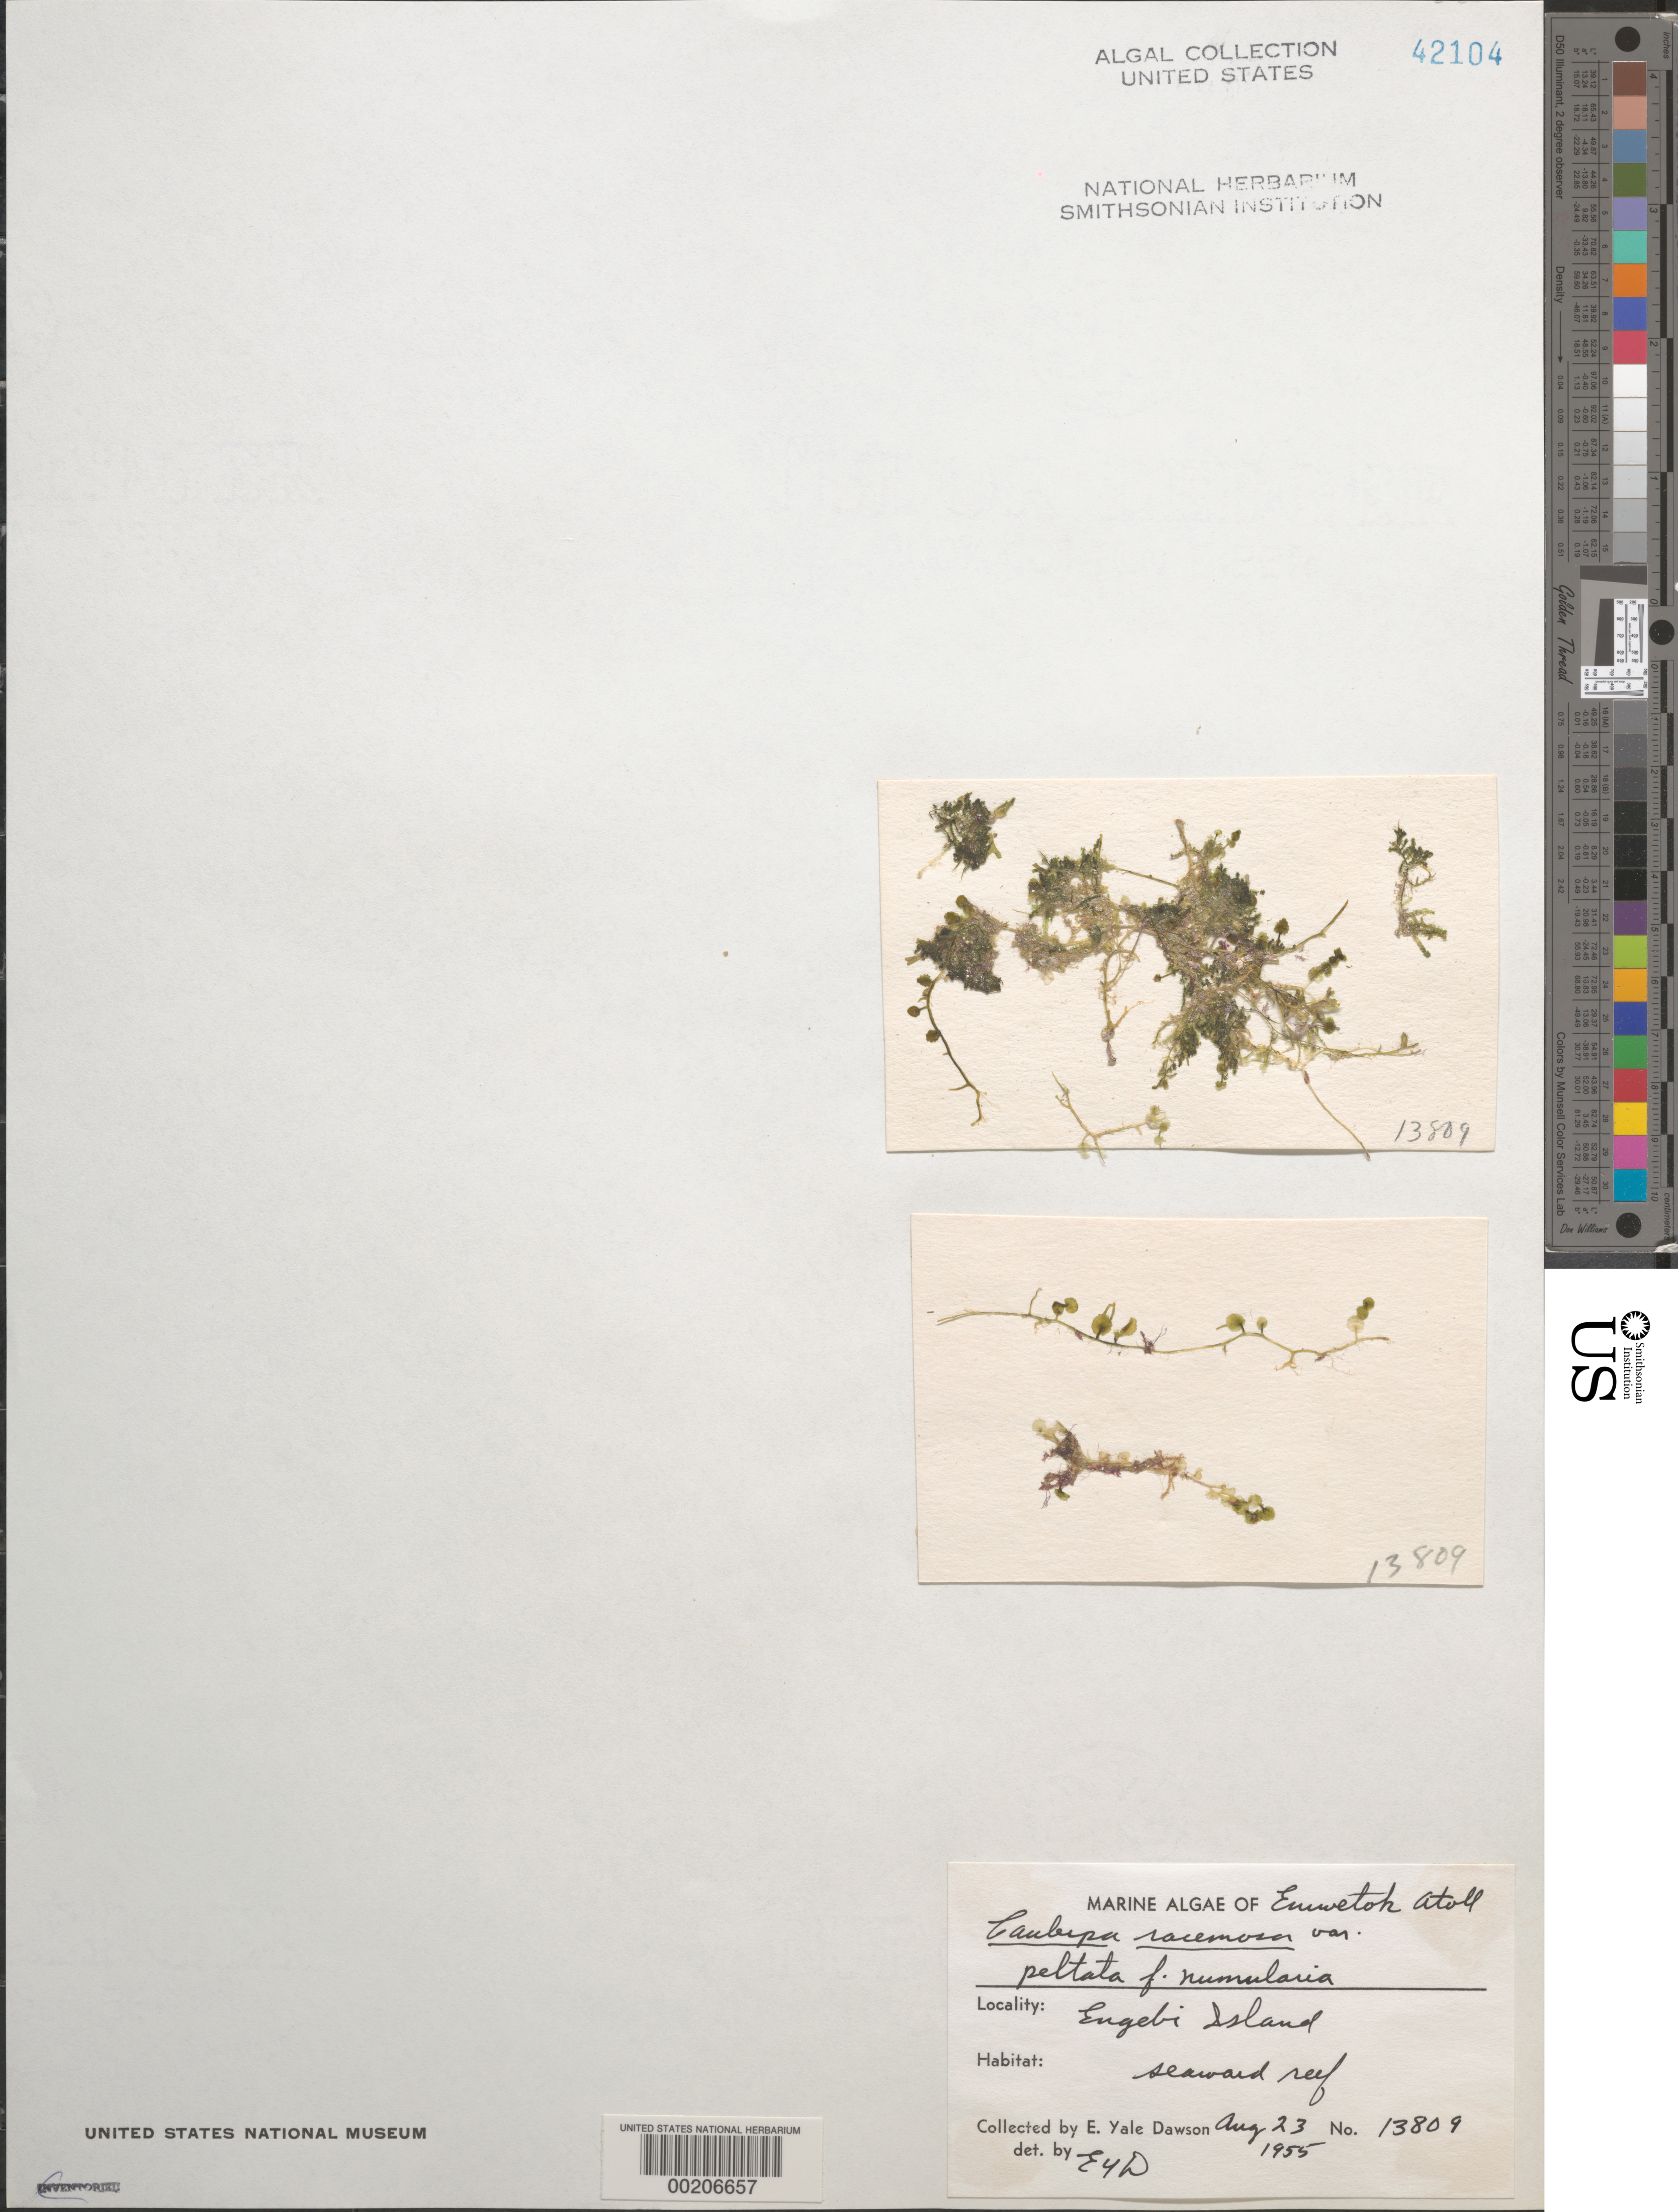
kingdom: Plantae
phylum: Chlorophyta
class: Ulvophyceae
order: Bryopsidales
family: Caulerpaceae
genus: Caulerpa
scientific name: Caulerpa racemosa var. peltata forma nummularia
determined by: Dawson, E. Y.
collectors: E. Y. Dawson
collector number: EYD 13809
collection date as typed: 23 Aug 1955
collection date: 1955-08-23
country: Marshall Islands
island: Enewetak [Eniwetok] Atoll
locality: Engebi Island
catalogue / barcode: US 42104